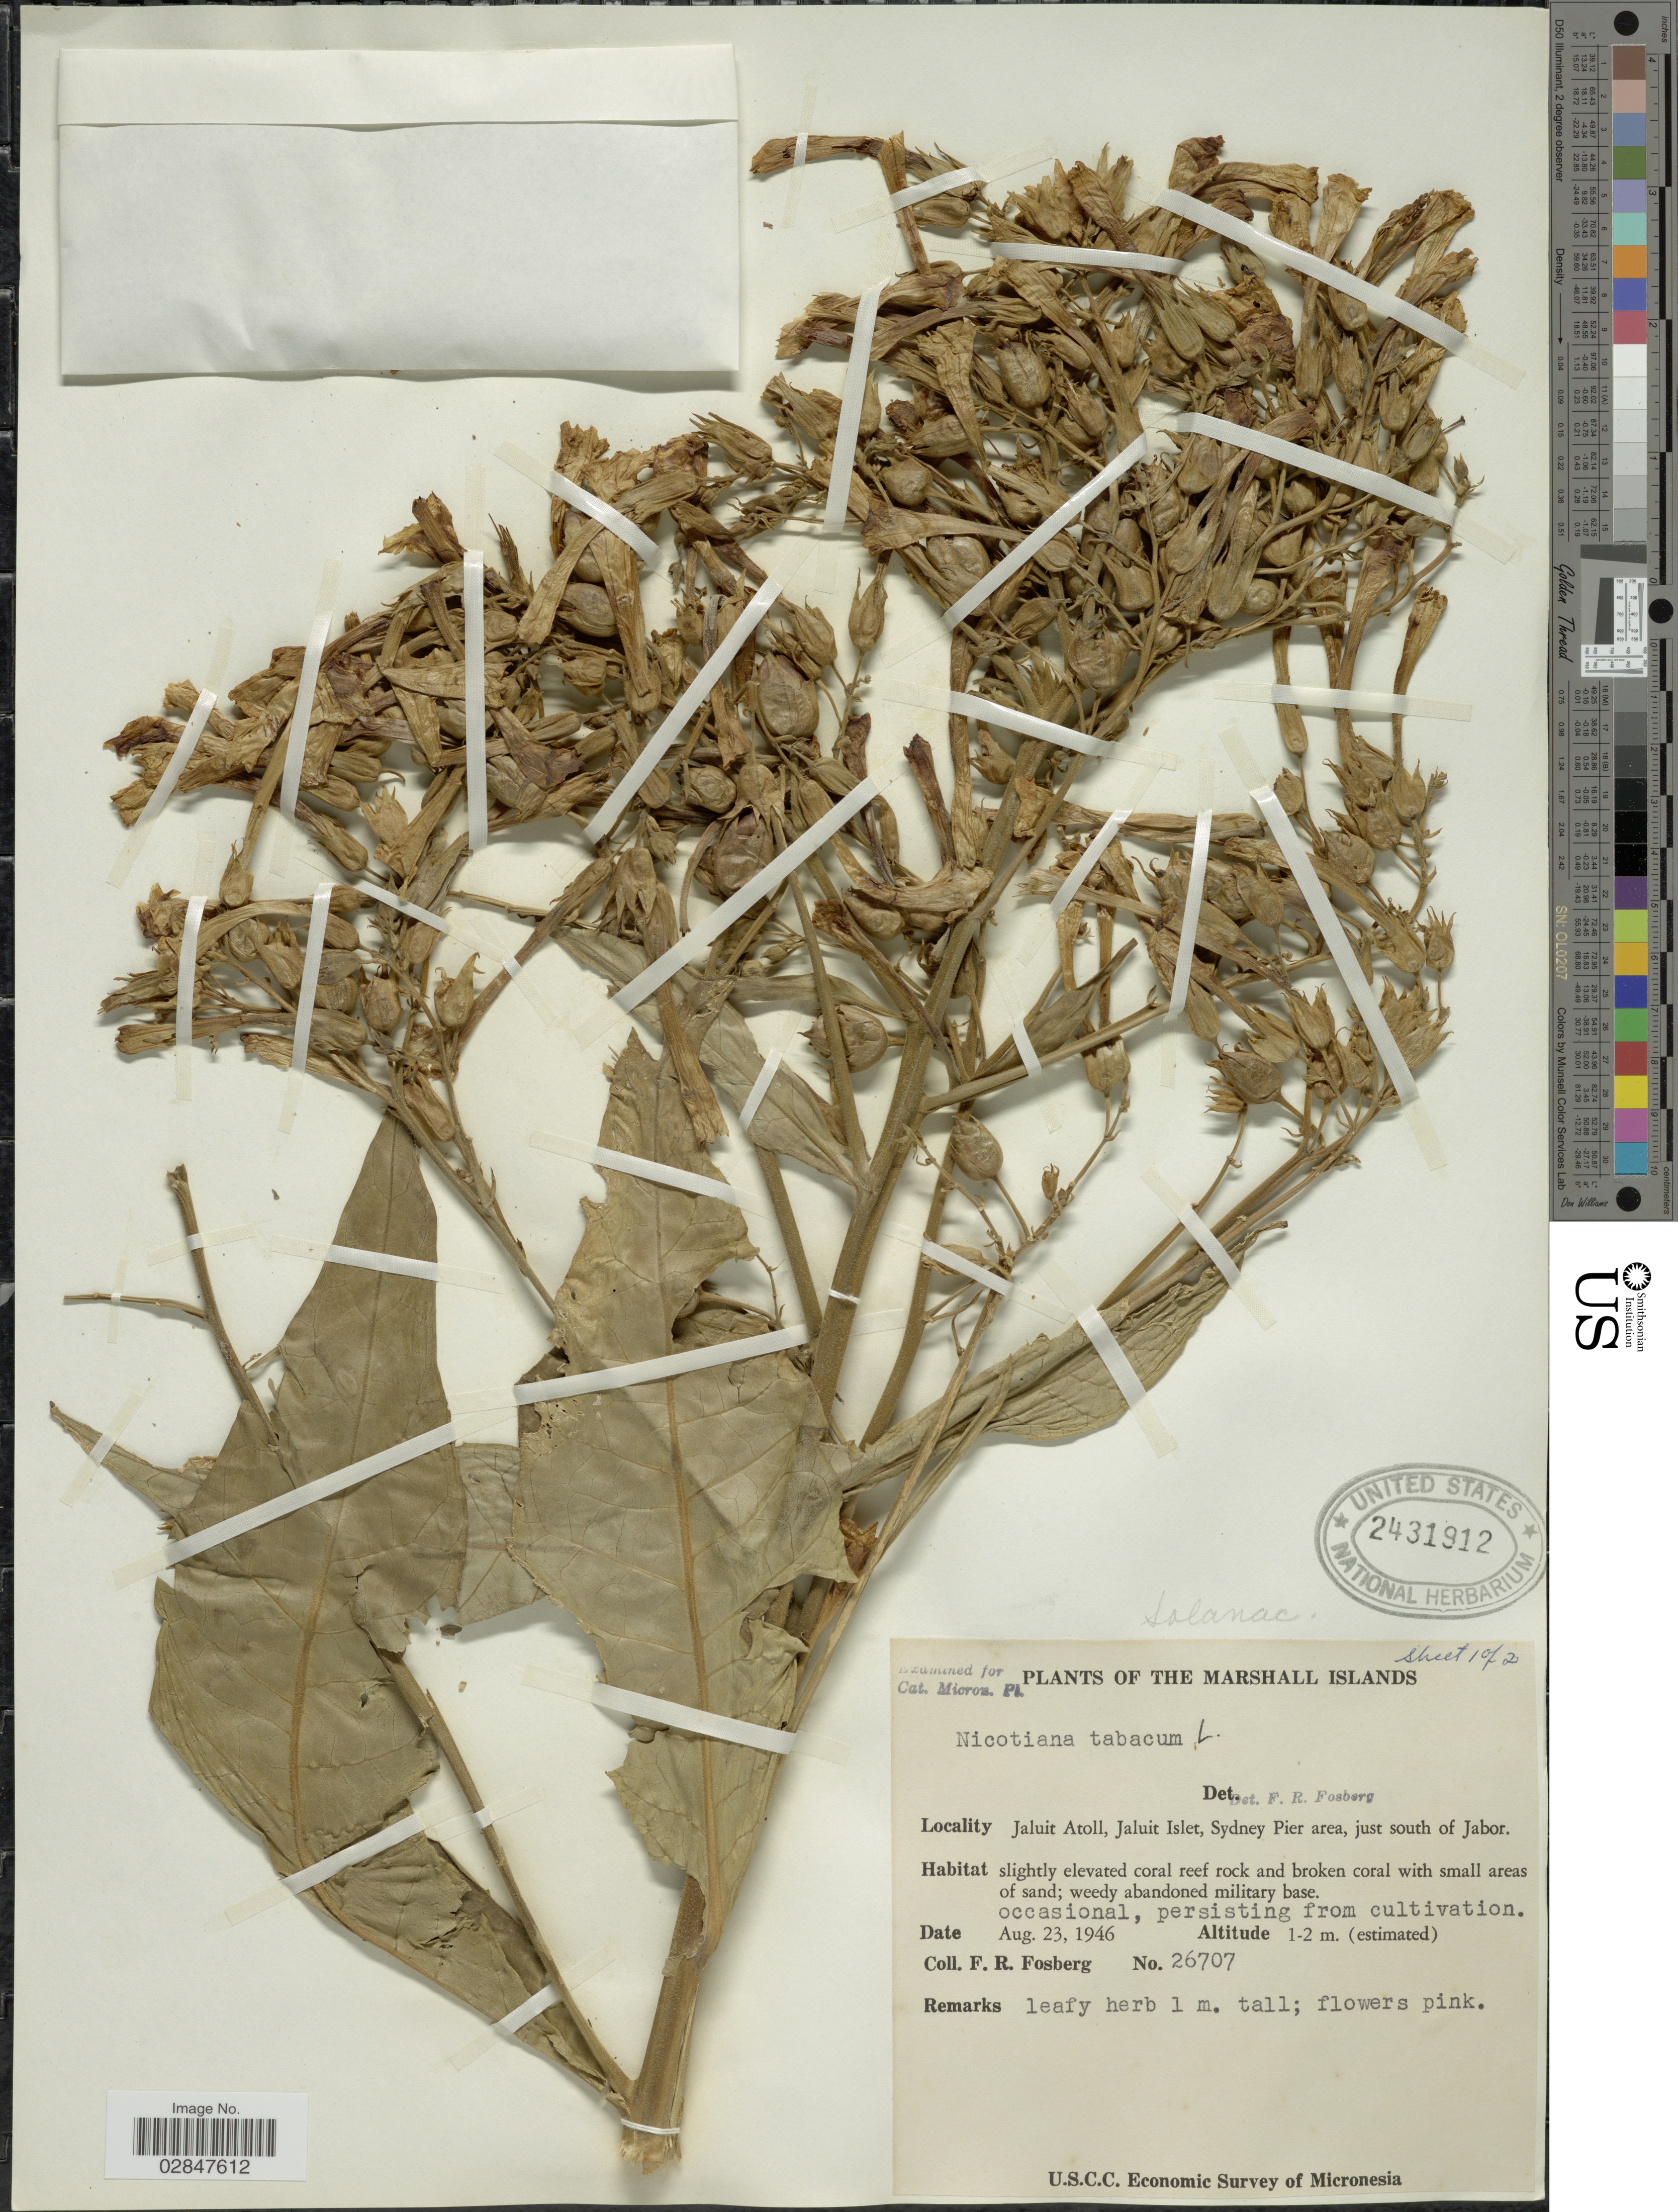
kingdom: Plantae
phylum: Tracheophyta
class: Magnoliopsida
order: Solanales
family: Solanaceae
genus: Nicotiana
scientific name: Nicotiana tabacum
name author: L.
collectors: F. R. Fosberg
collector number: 26707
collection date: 1946-08-23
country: Marshall Islands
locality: Jaluit Atoll, Jaluit Islet, Sydney Pier area, just south of Jabor.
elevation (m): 1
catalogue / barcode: US 2431912